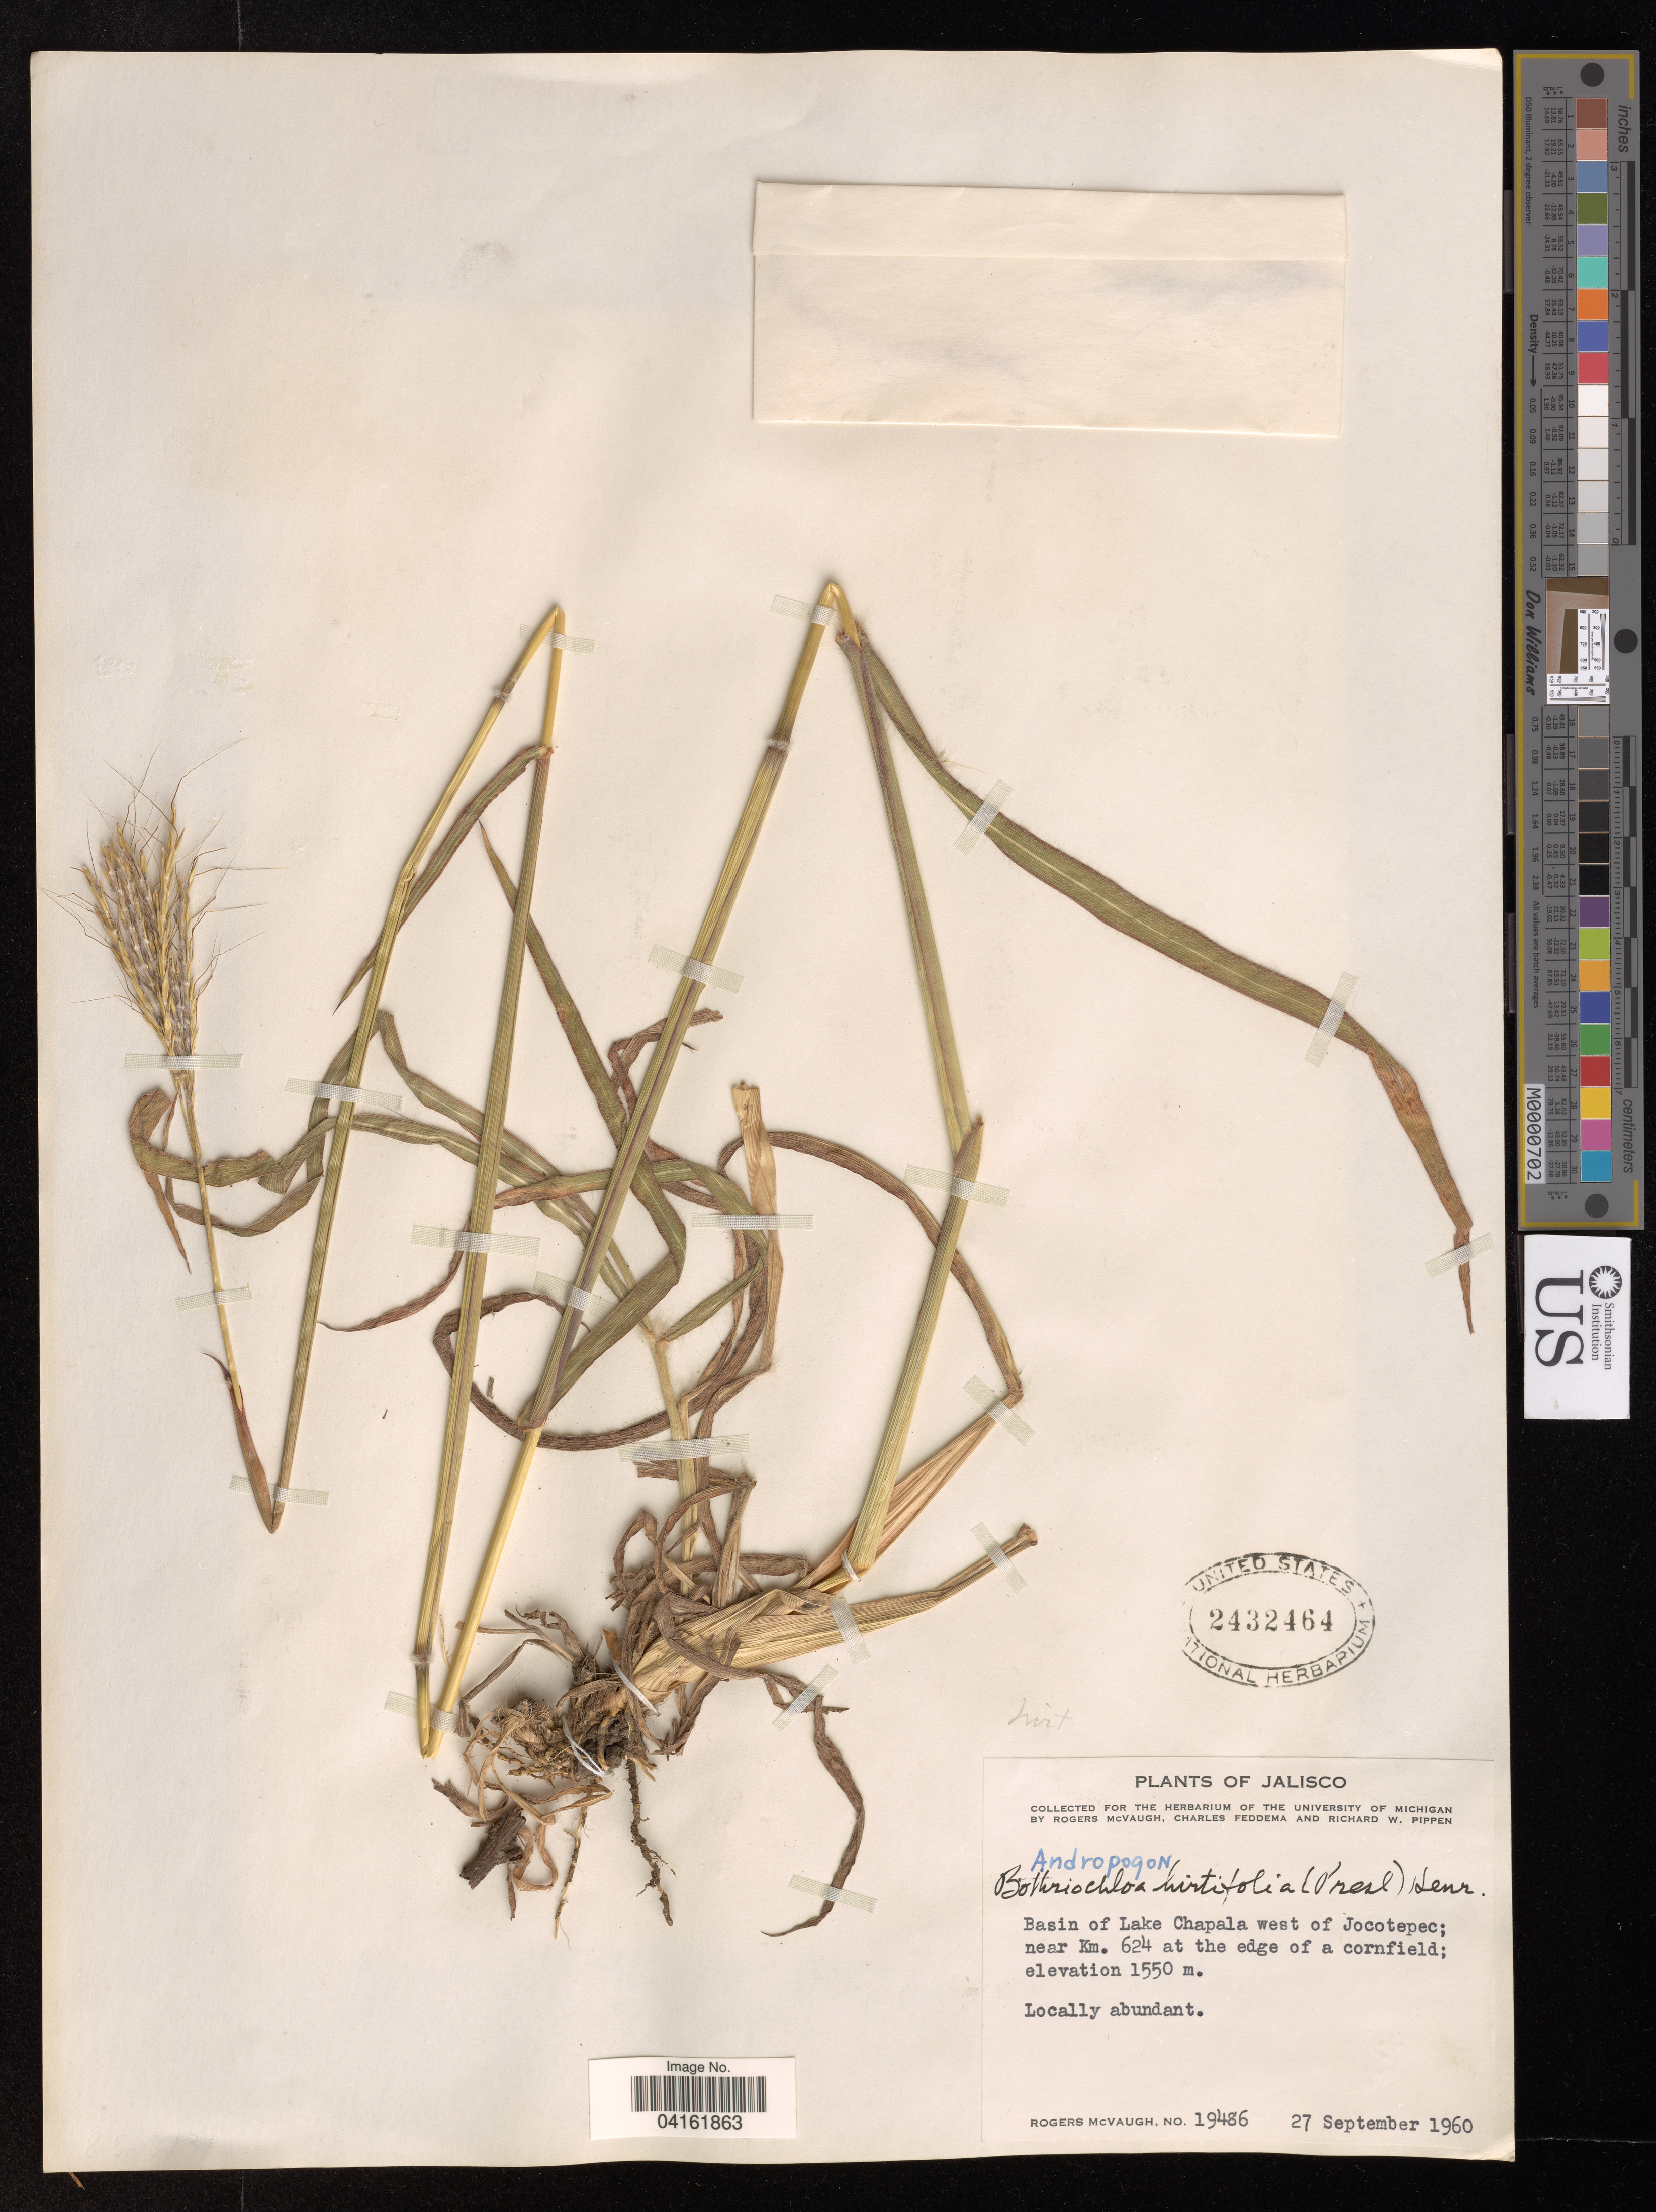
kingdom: Plantae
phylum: Tracheophyta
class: Liliopsida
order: Poales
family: Poaceae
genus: Bothriochloa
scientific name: Bothriochloa hirtifolia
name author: (J. Presl) Henr.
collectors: R. McVaugh, C. Feddema & R. W. Pippen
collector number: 19486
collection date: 1960-09-27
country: Mexico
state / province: Jalisco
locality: Basin of Lake Chapala west of Jocotepec; near Km. 624 at the edge of a cornfield.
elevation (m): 1550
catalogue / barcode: US 2432464